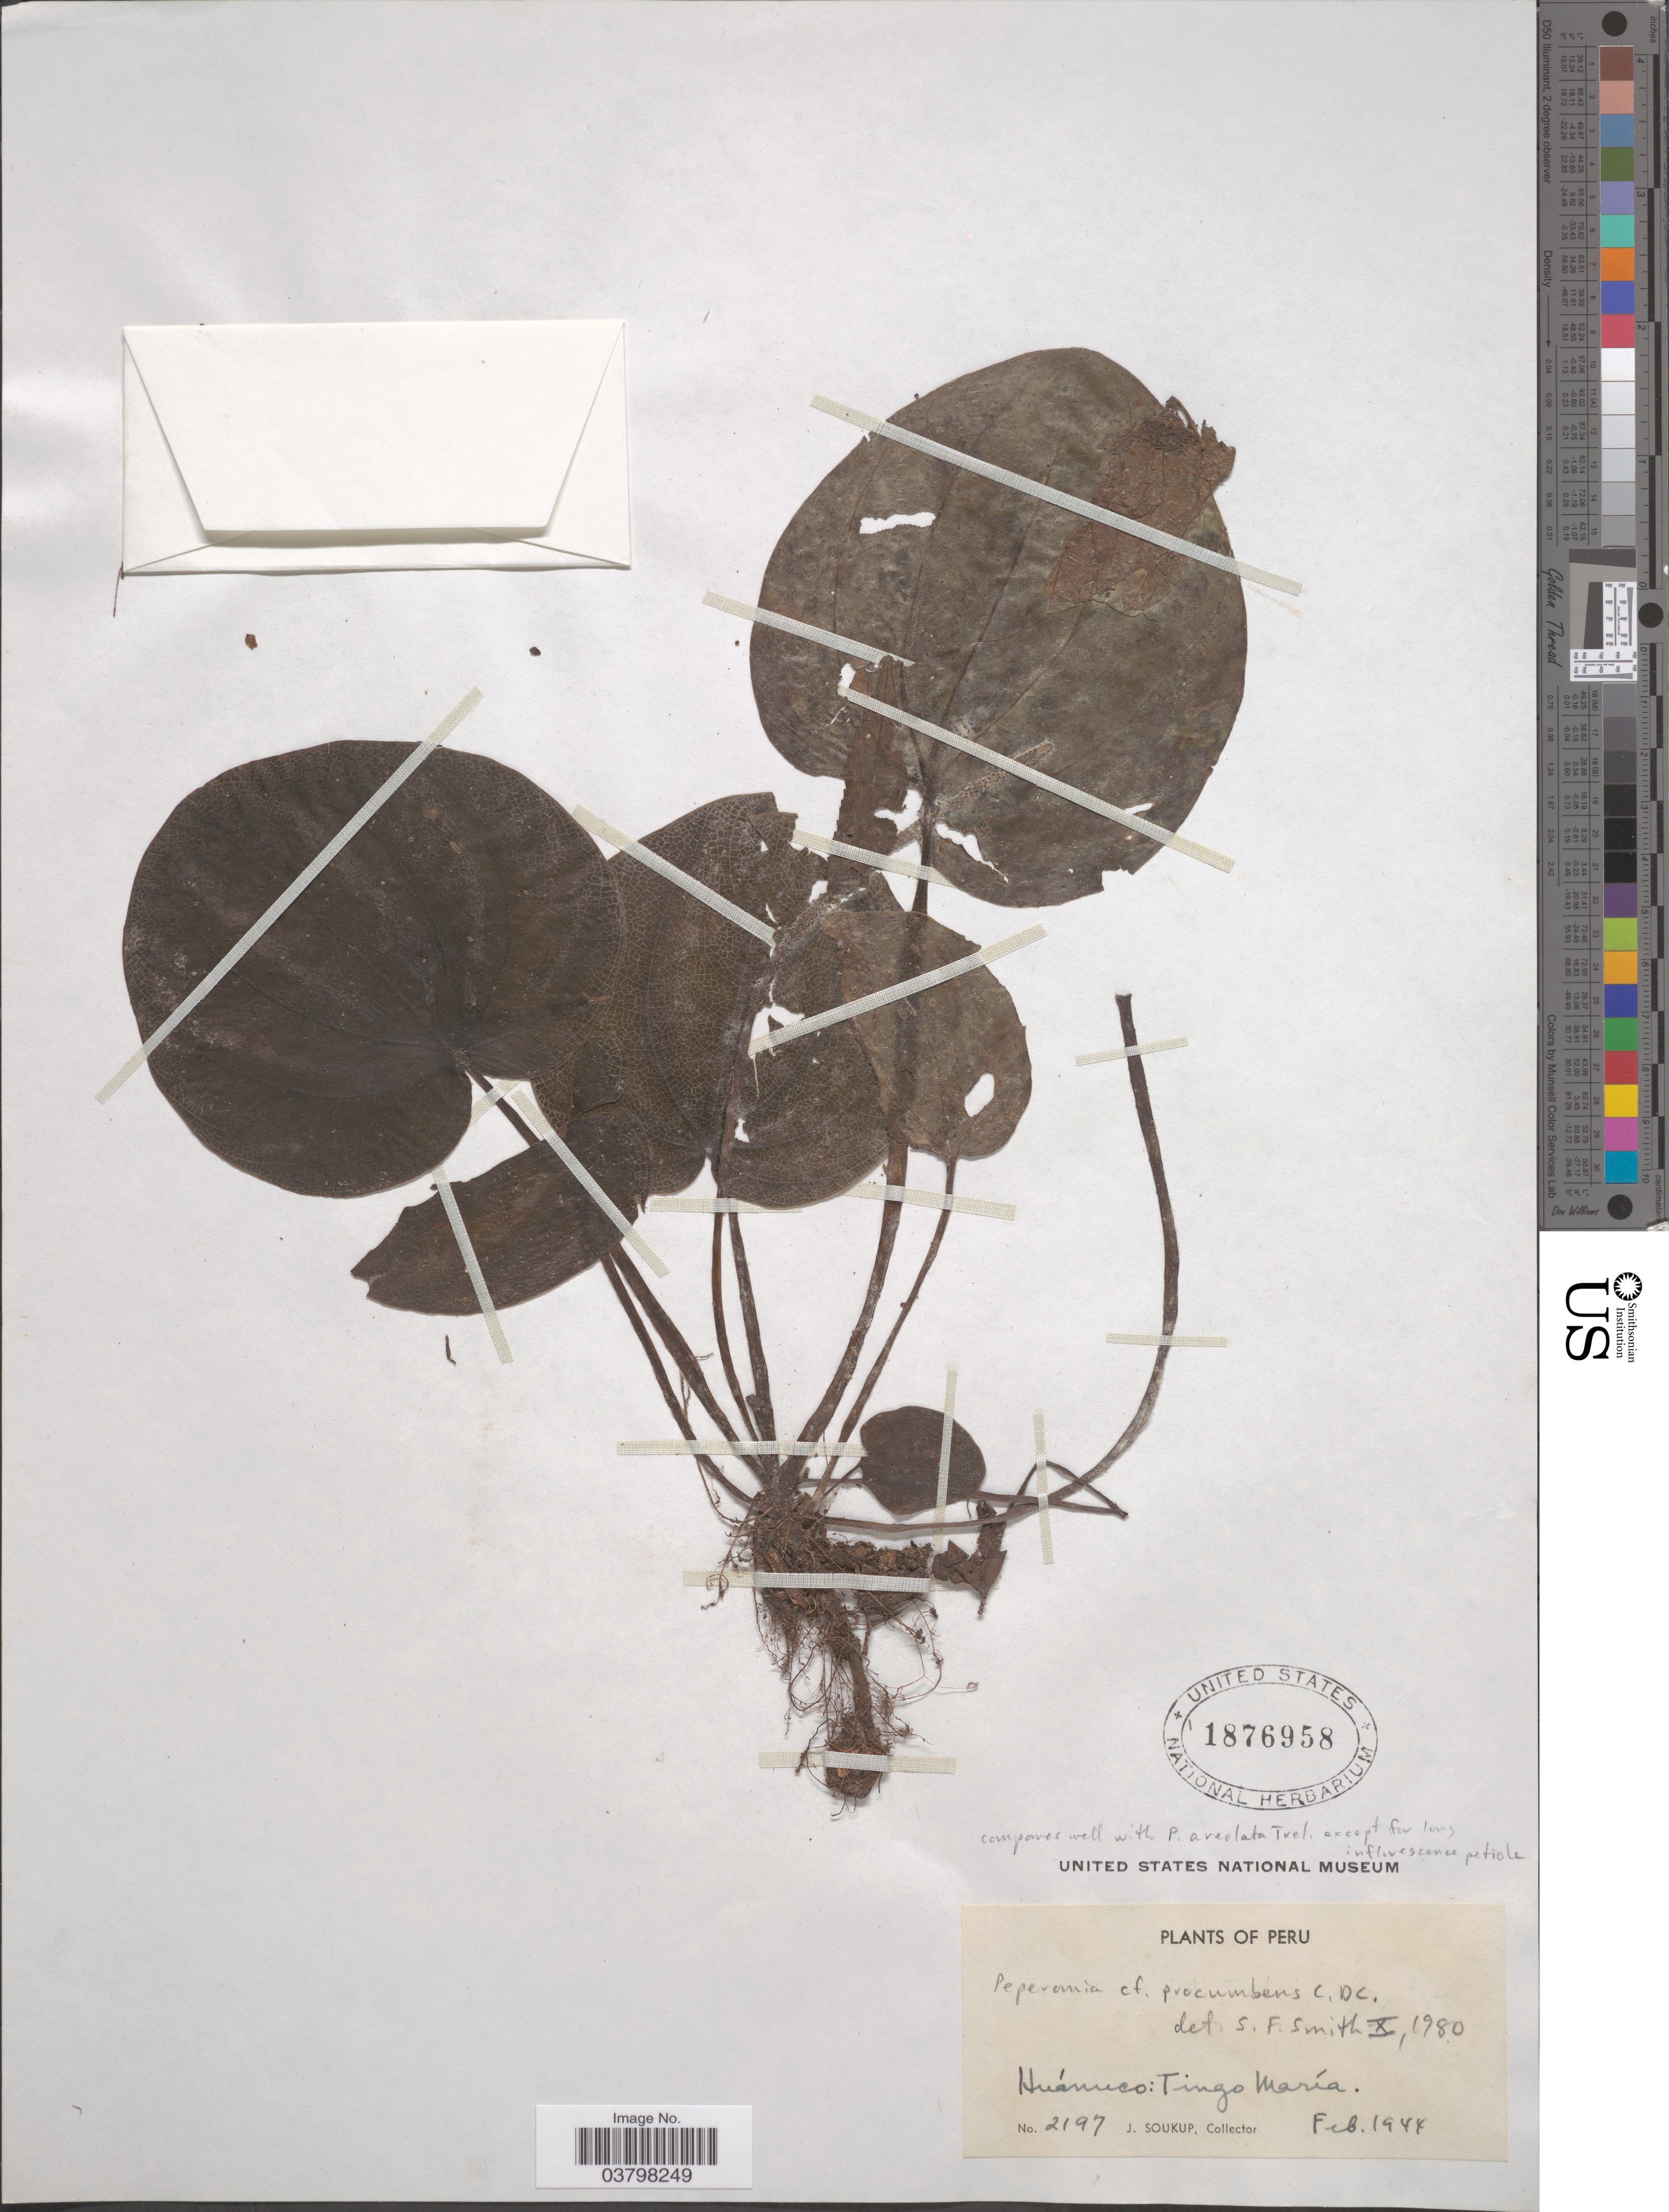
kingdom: Plantae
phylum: Tracheophyta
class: Magnoliopsida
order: Piperales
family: Piperaceae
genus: Peperomia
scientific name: Peperomia areolata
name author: Trel. in J.F. Macbr.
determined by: Jiménez, José Estaban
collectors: J. Soukup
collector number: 2197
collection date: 1944-02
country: Peru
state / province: Huánuco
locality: Tingo María.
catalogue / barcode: US 1876958